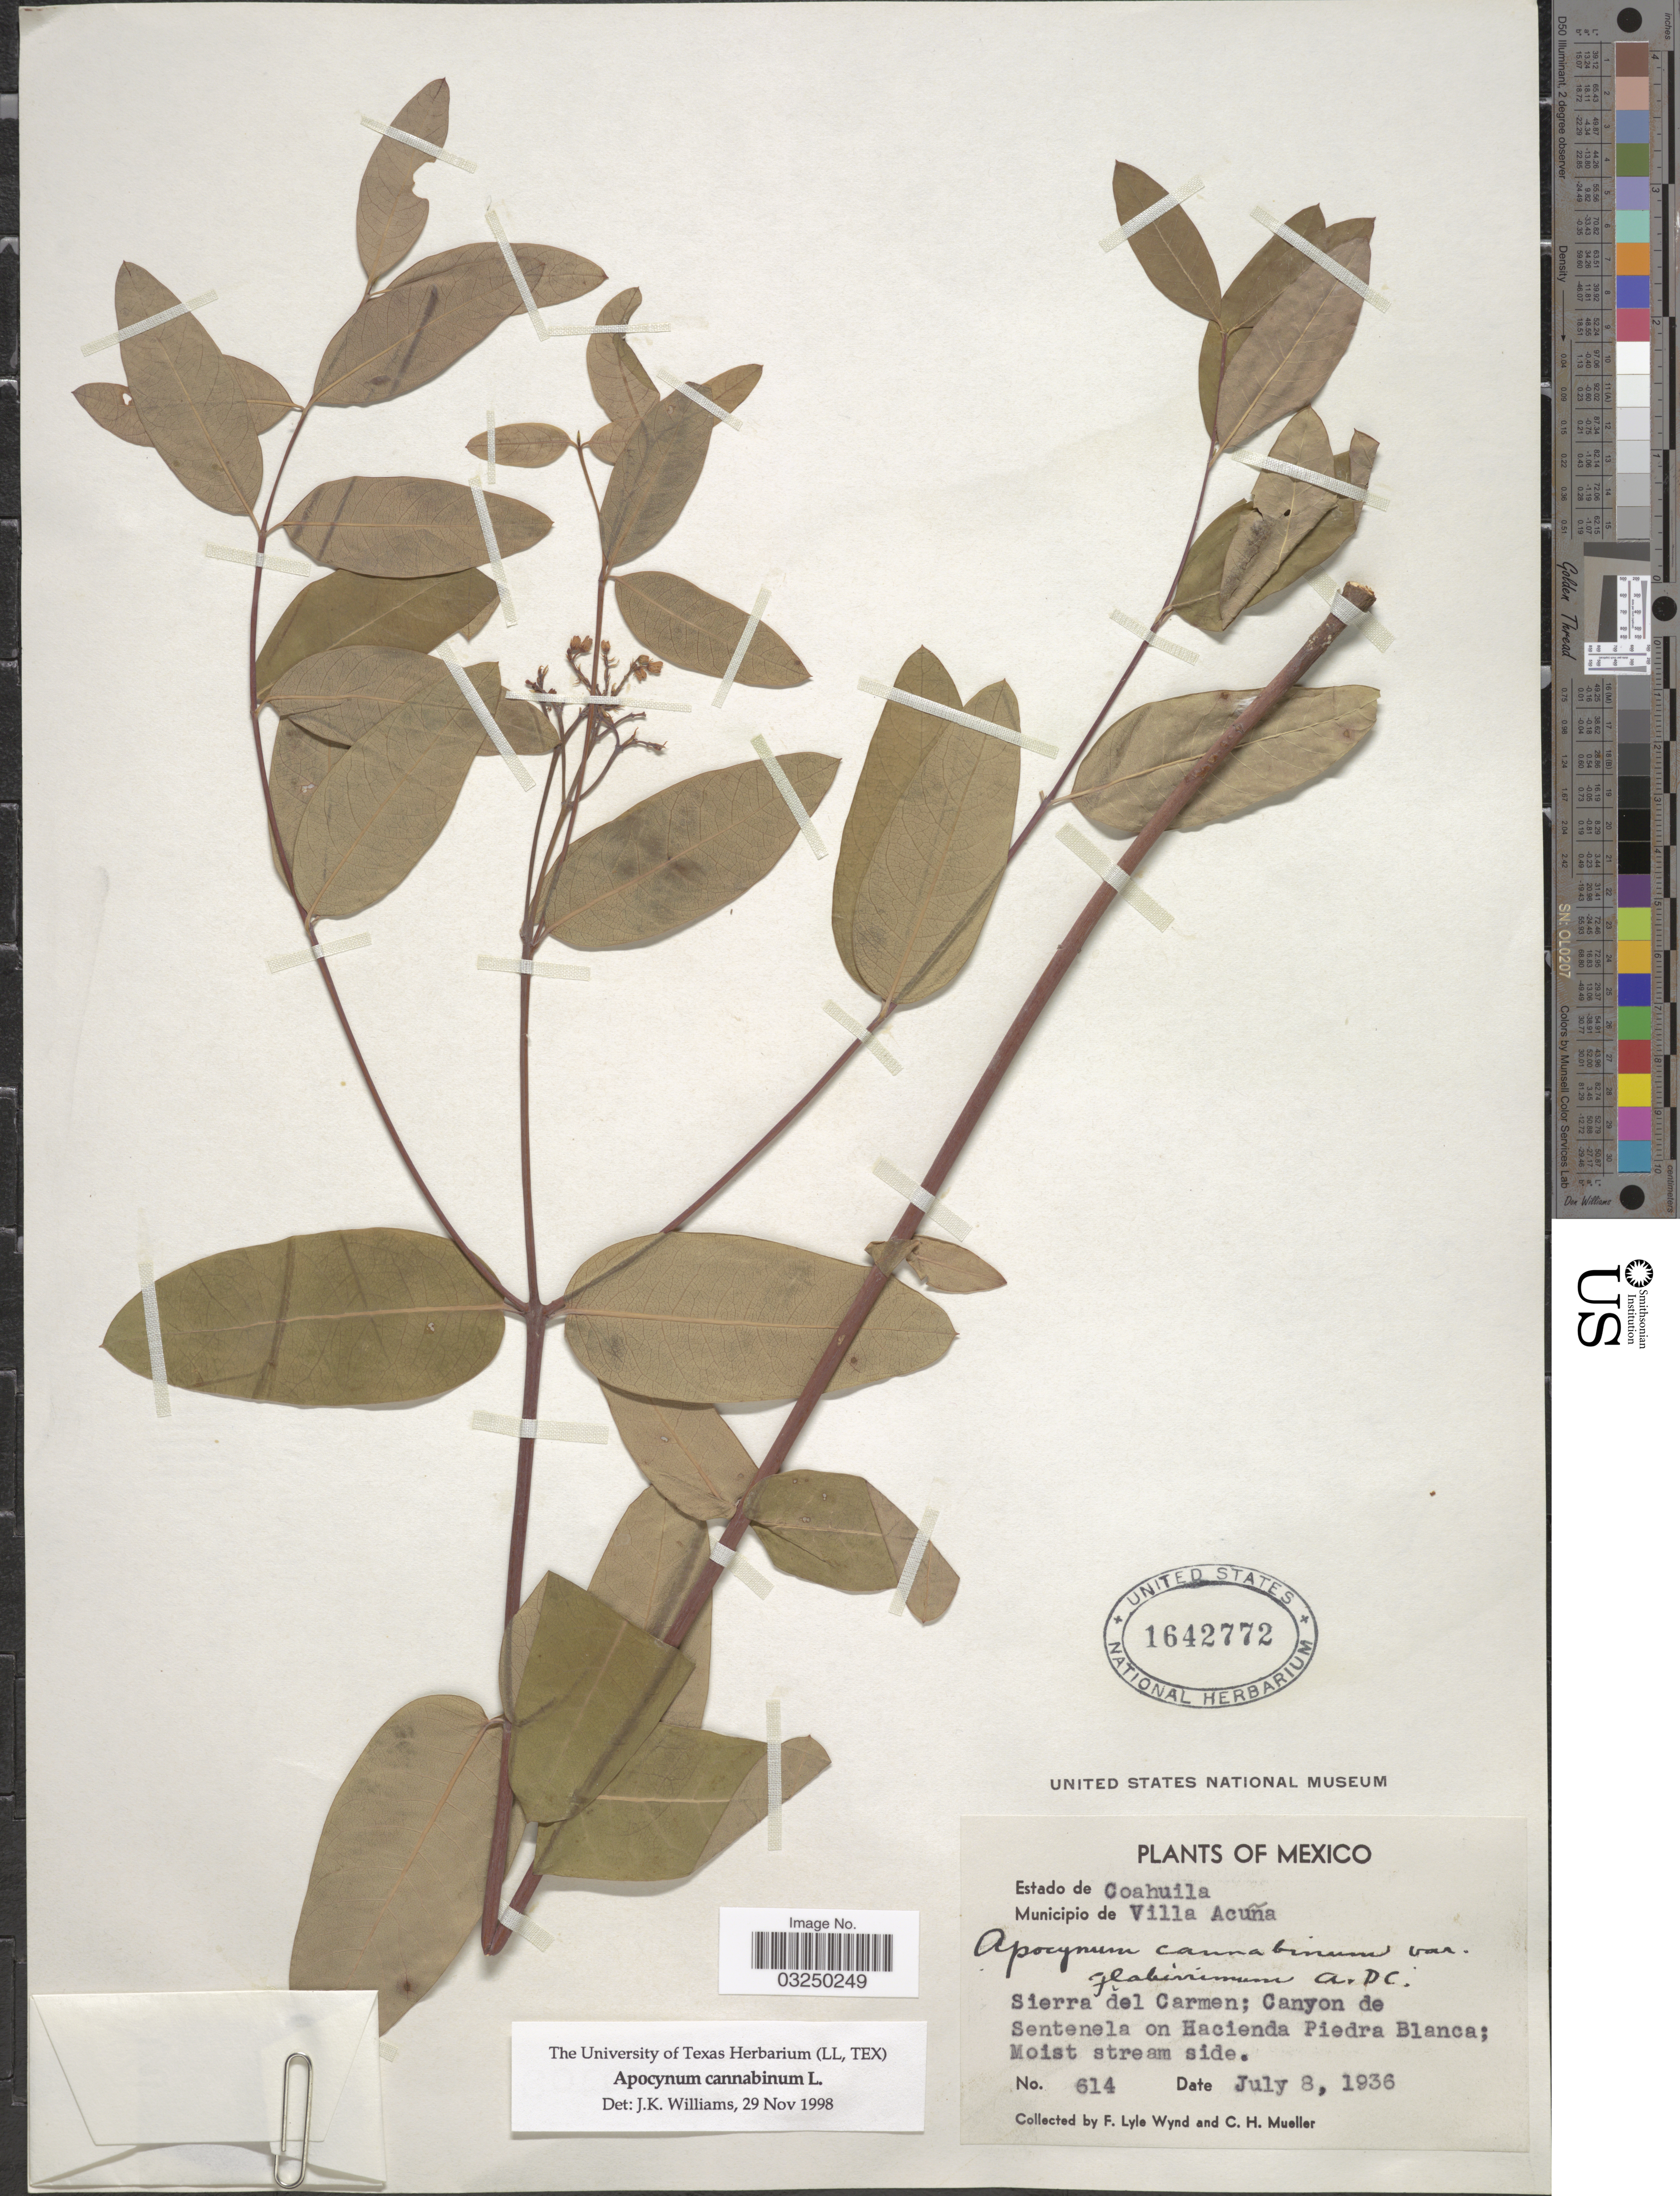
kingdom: Plantae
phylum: Tracheophyta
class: Magnoliopsida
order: Gentianales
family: Apocynaceae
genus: Apocynum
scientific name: Apocynum cannabinum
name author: L.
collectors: F. L. Wynd & C. H. Mueller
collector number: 614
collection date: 1936-07-08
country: Mexico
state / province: Coahuila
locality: Municipio de Villa Acuña, Sierra del Carmen; Canyon de Sentenela on Hacienda Piedra Blanca.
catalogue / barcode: US 1642772